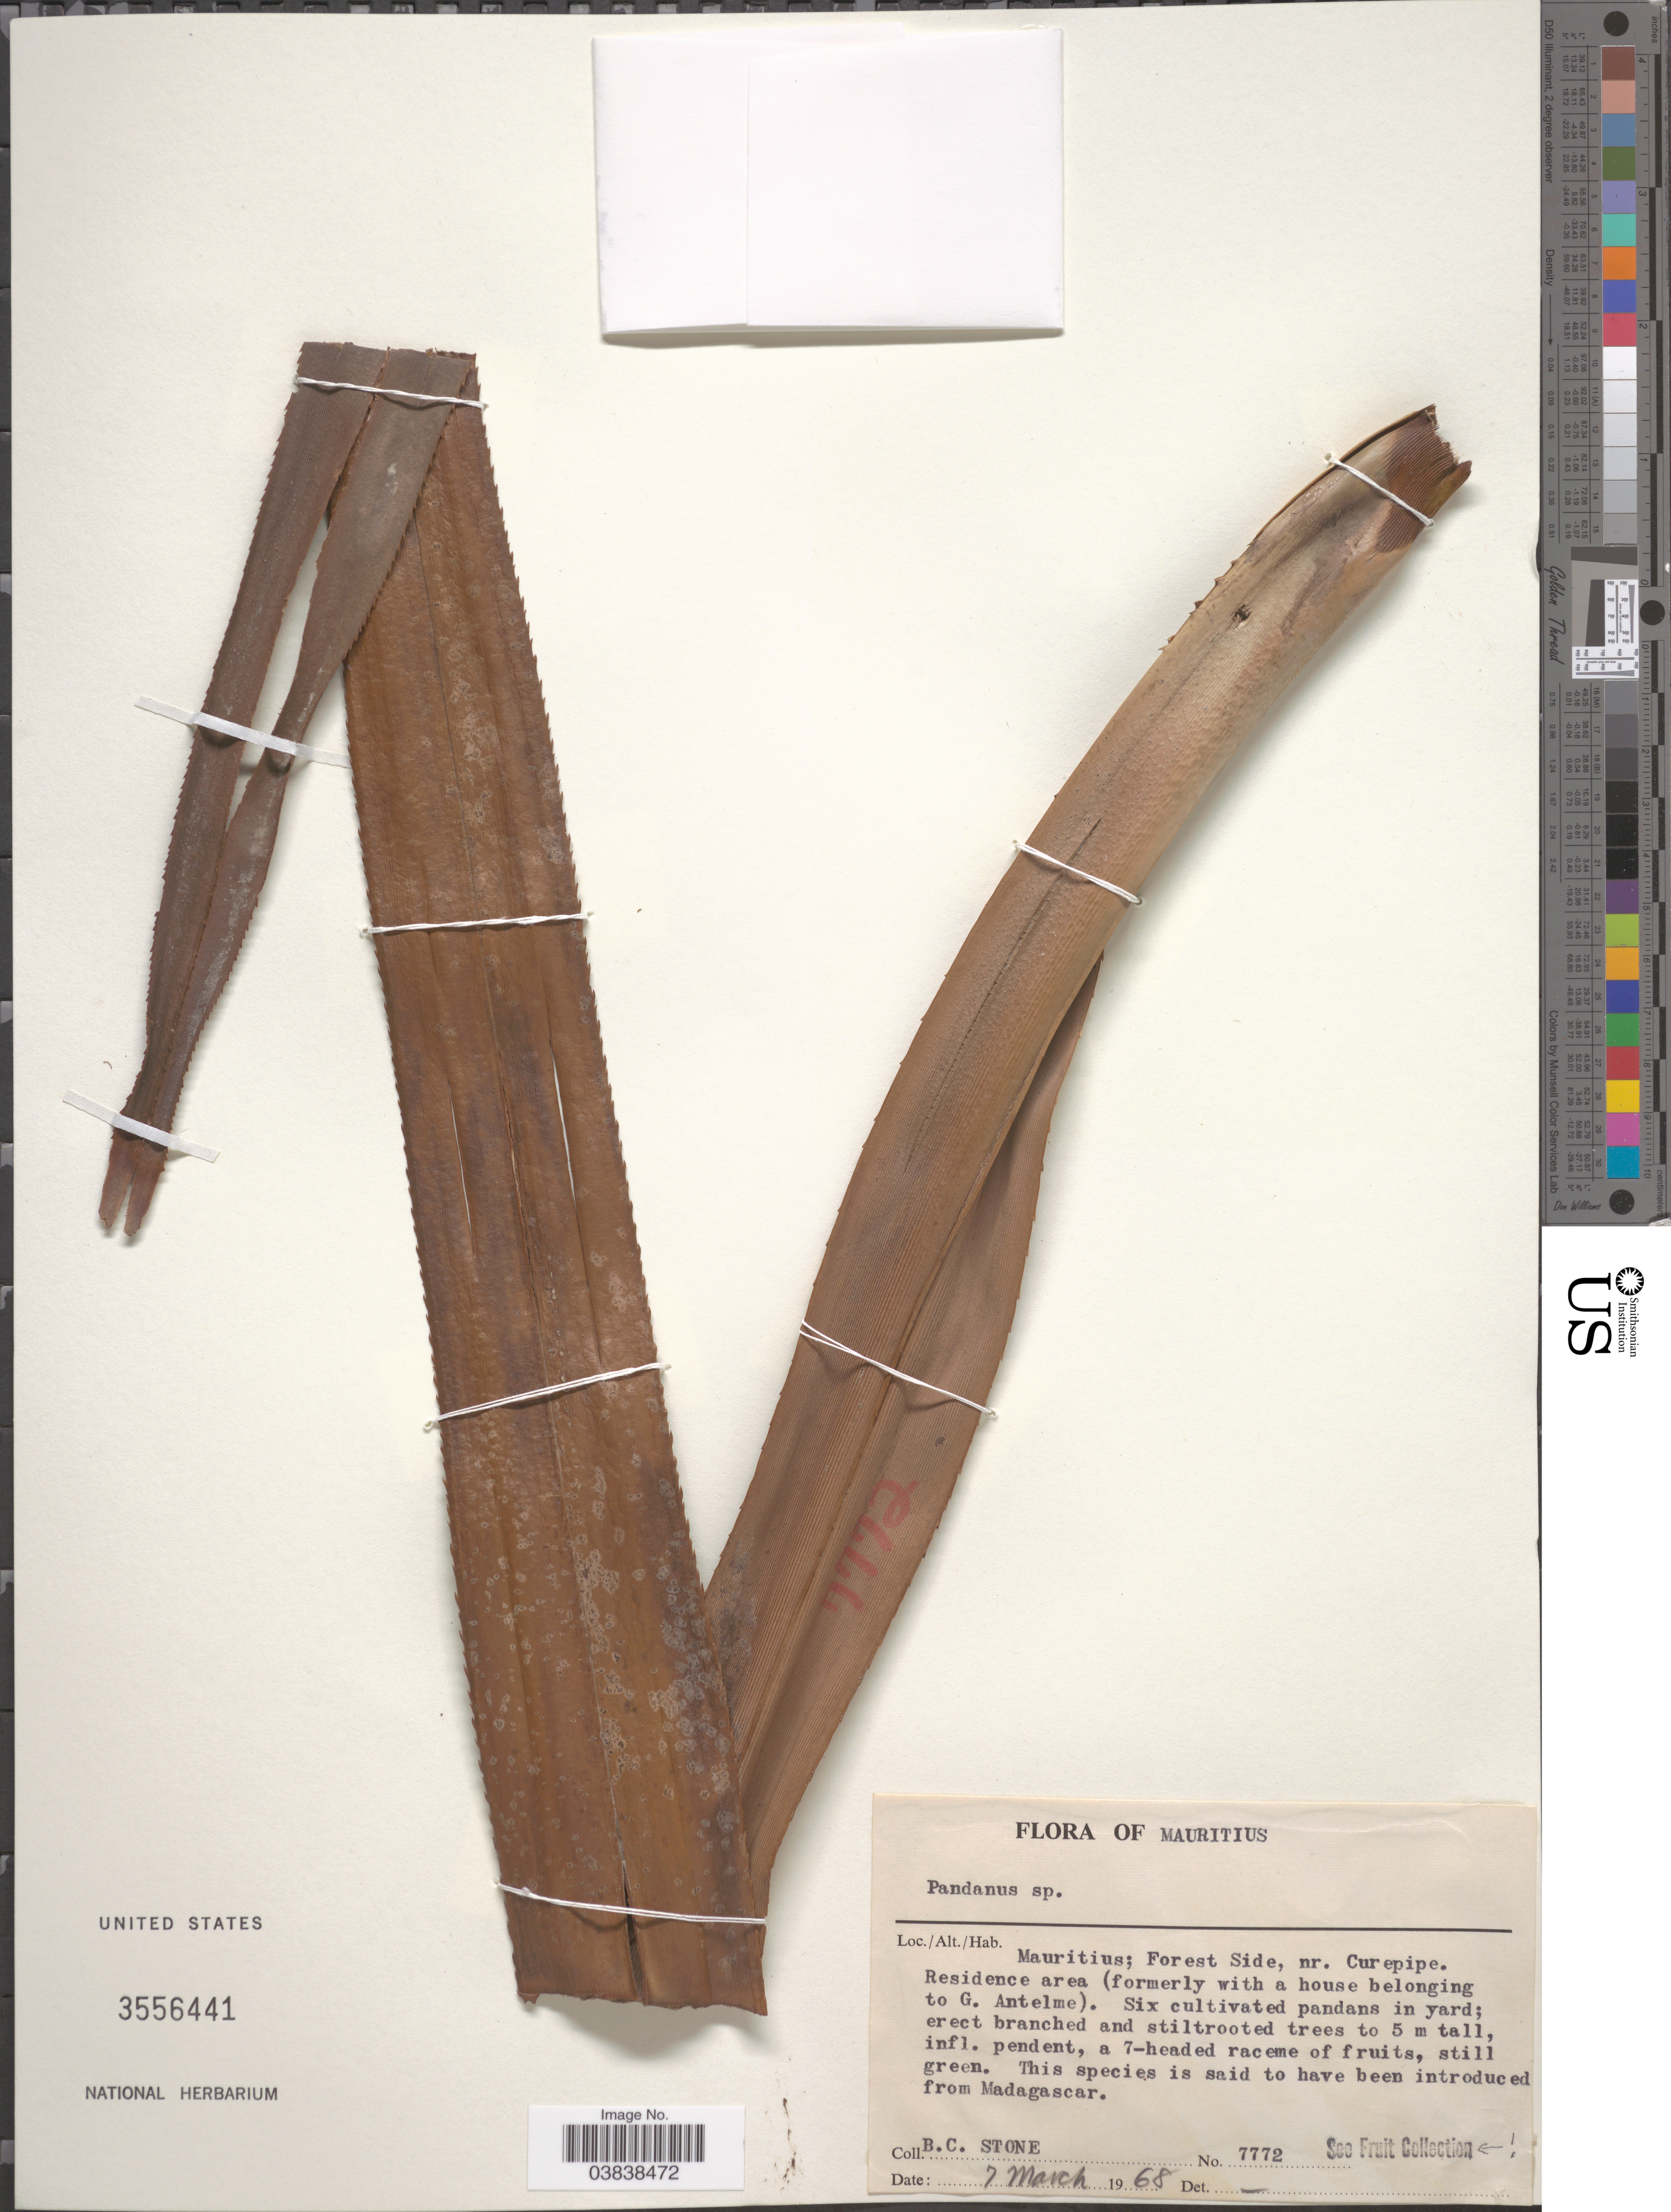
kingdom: Plantae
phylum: Tracheophyta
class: Liliopsida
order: Pandanales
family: Pandanaceae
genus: Pandanus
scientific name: Pandanus sp.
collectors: B. C. Stone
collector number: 7772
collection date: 1968-03-07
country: Mauritius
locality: Forest side, nr. Curepipe. Residence area (formerly with a house belonging to G. Antelme).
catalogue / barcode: US 3556441